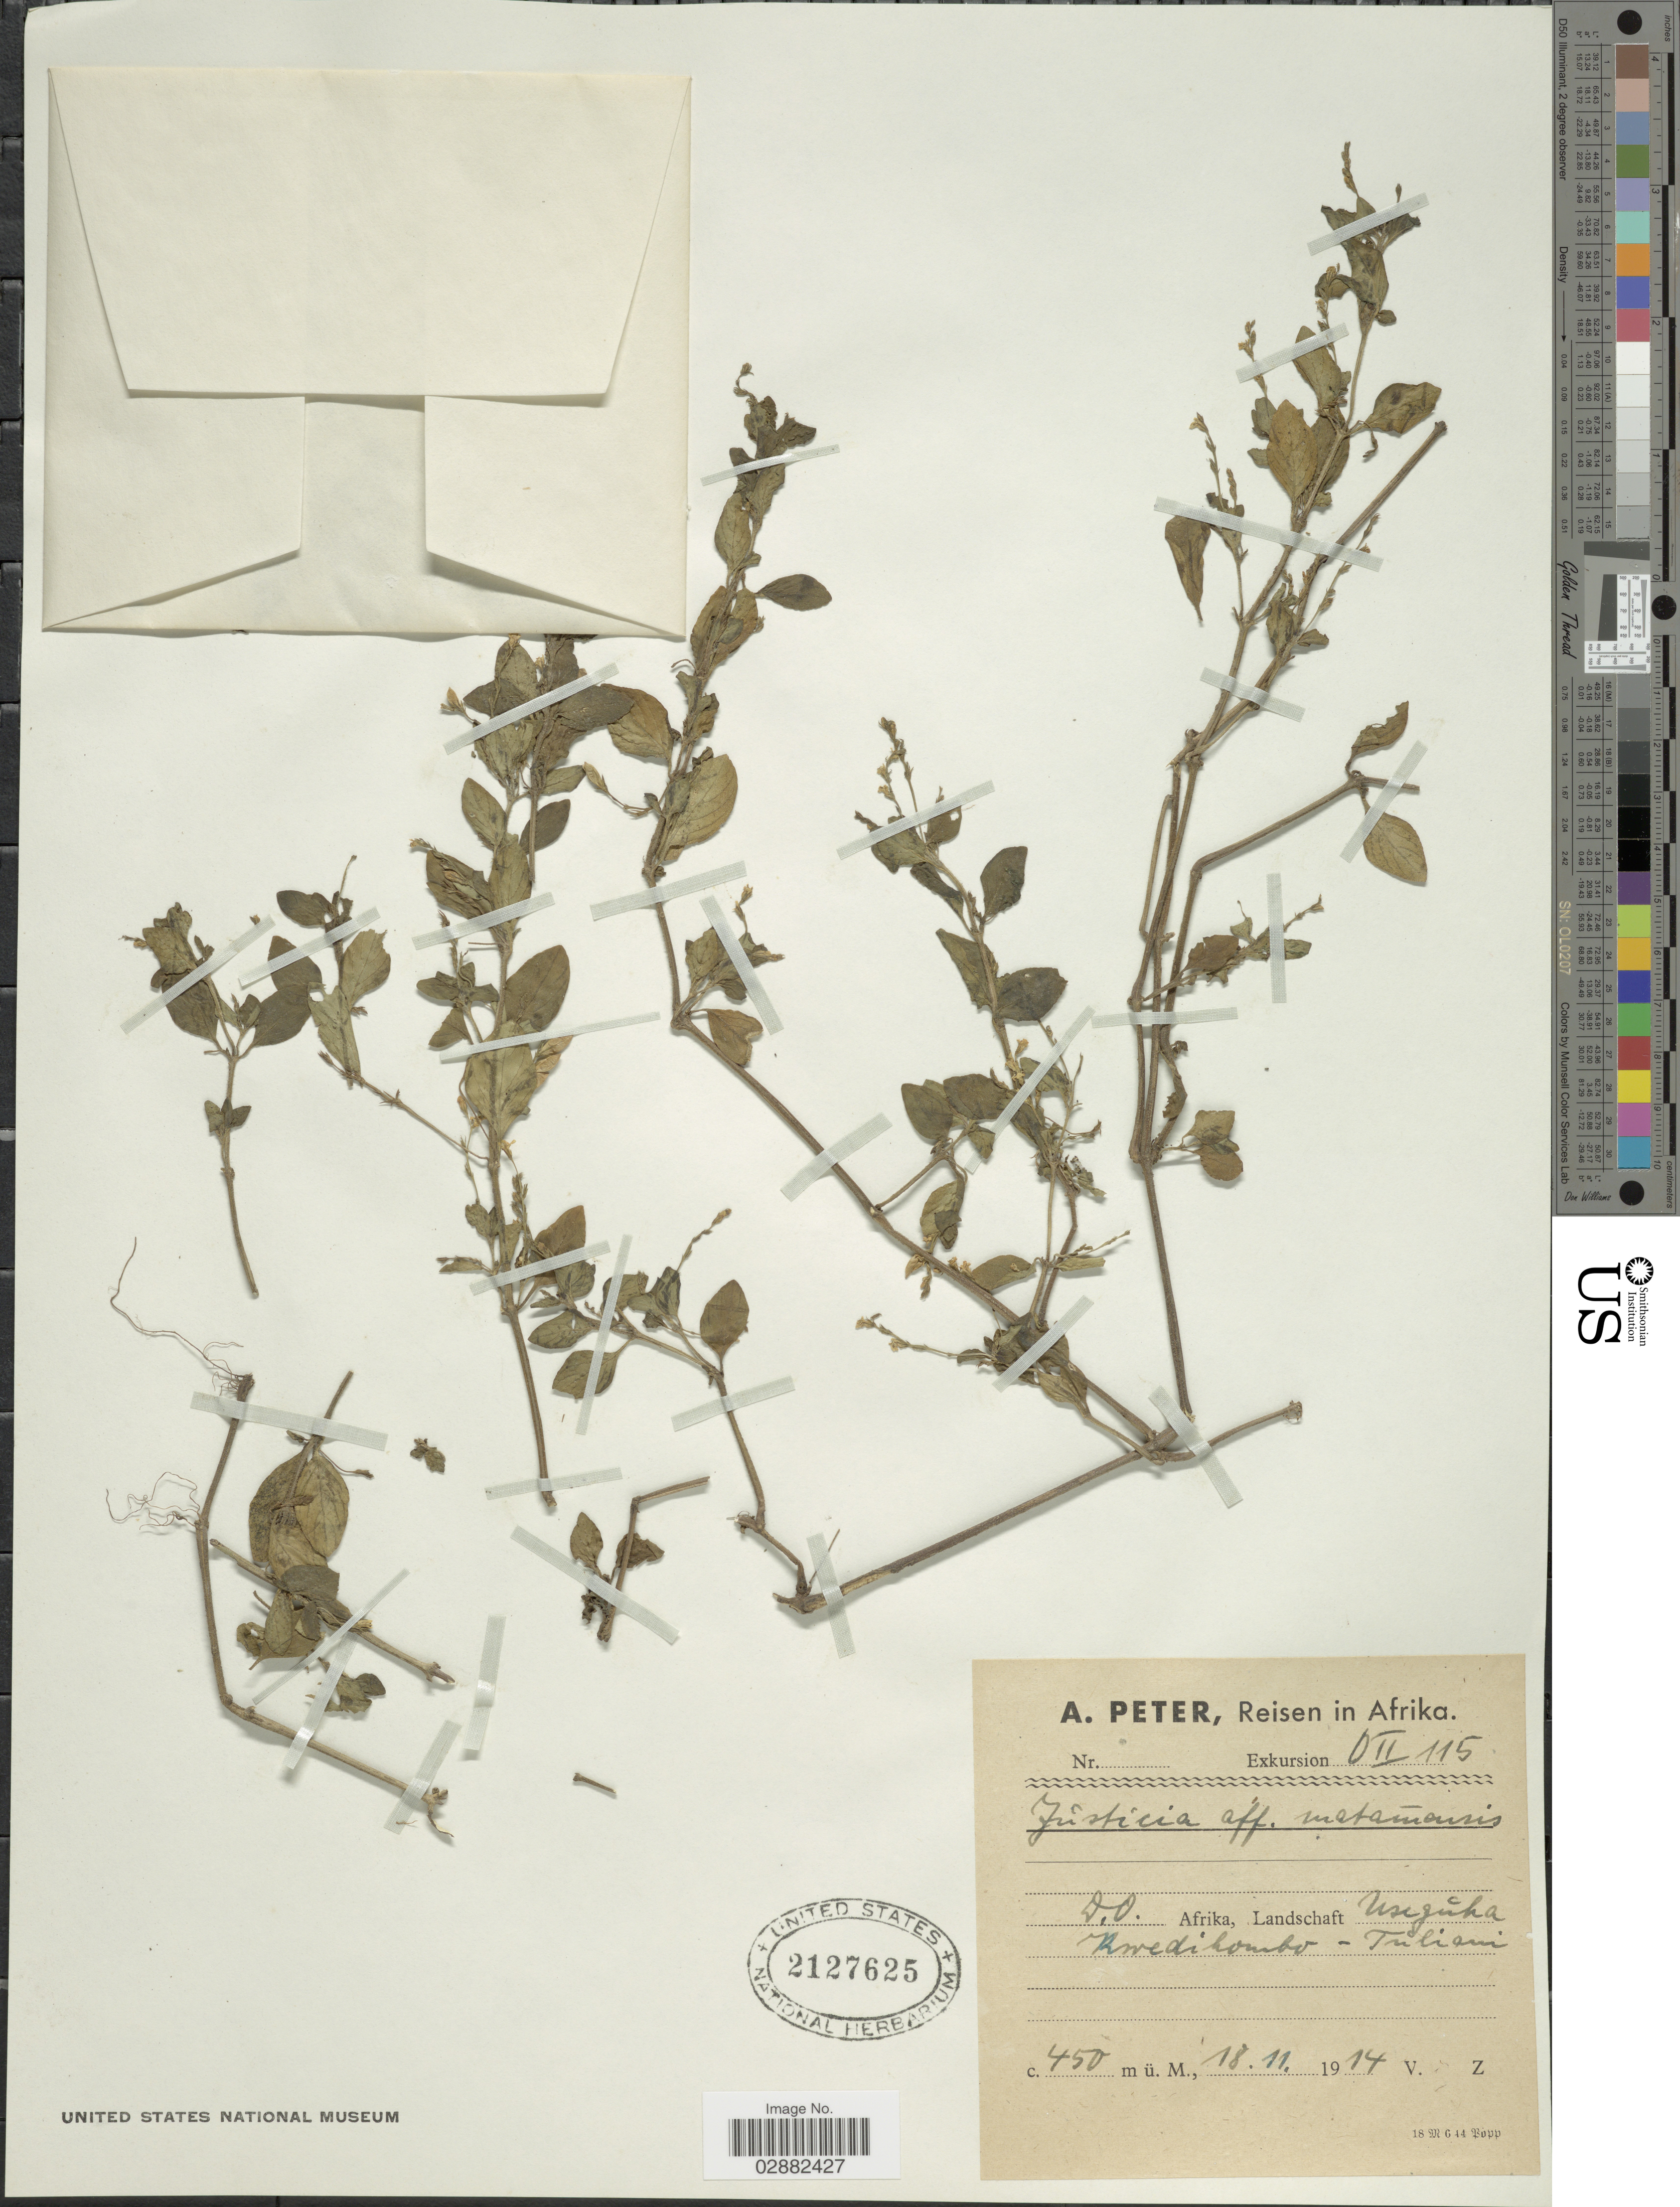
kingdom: Plantae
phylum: Tracheophyta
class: Magnoliopsida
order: Lamiales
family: Acanthaceae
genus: Justicia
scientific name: Justicia matammensis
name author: (Schweinf.) Oliv.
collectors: A. Peter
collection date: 1914-11-18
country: Tanzania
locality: Afrika, D.O. Afrika, Landschaft Useguha Kwediboma - Tuliani.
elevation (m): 450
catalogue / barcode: US 2127625